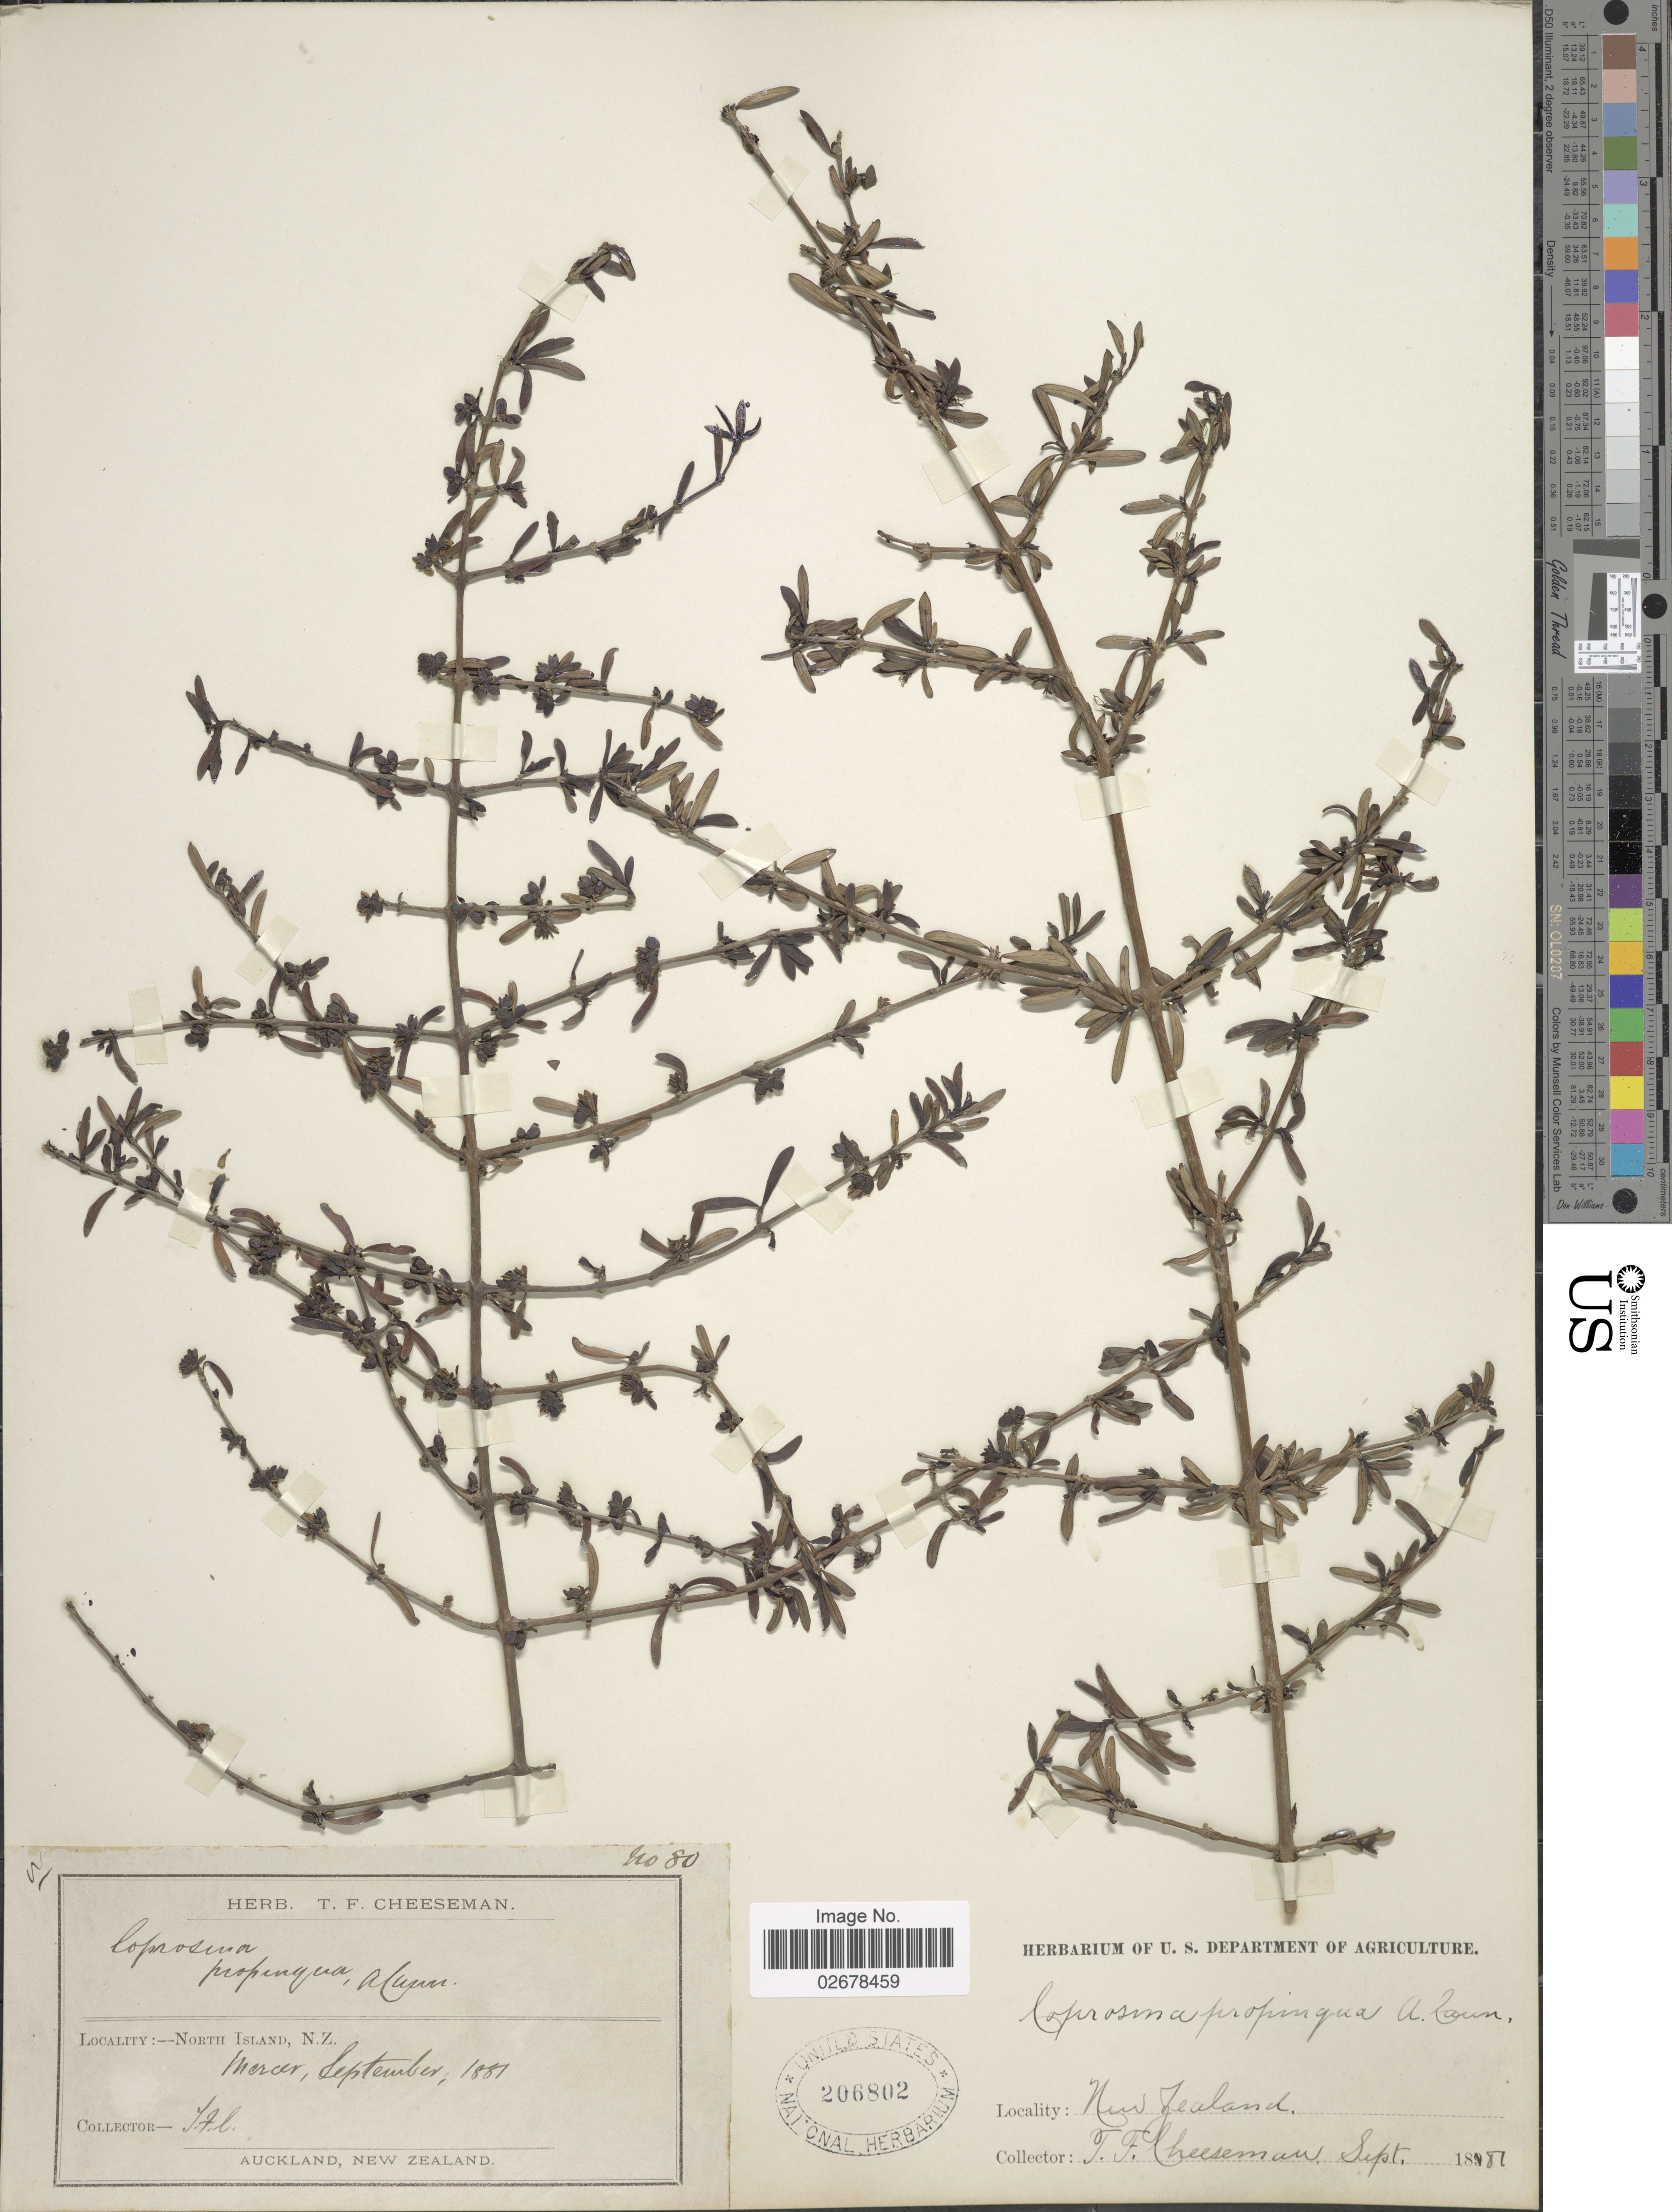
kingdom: Plantae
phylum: Tracheophyta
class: Magnoliopsida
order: Gentianales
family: Rubiaceae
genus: Coprosma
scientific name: Coprosma propinqua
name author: A. Cunn.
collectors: T. F. Cheeseman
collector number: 80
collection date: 1881-09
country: New Zealand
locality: North Island, Mercer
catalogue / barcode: US 206802